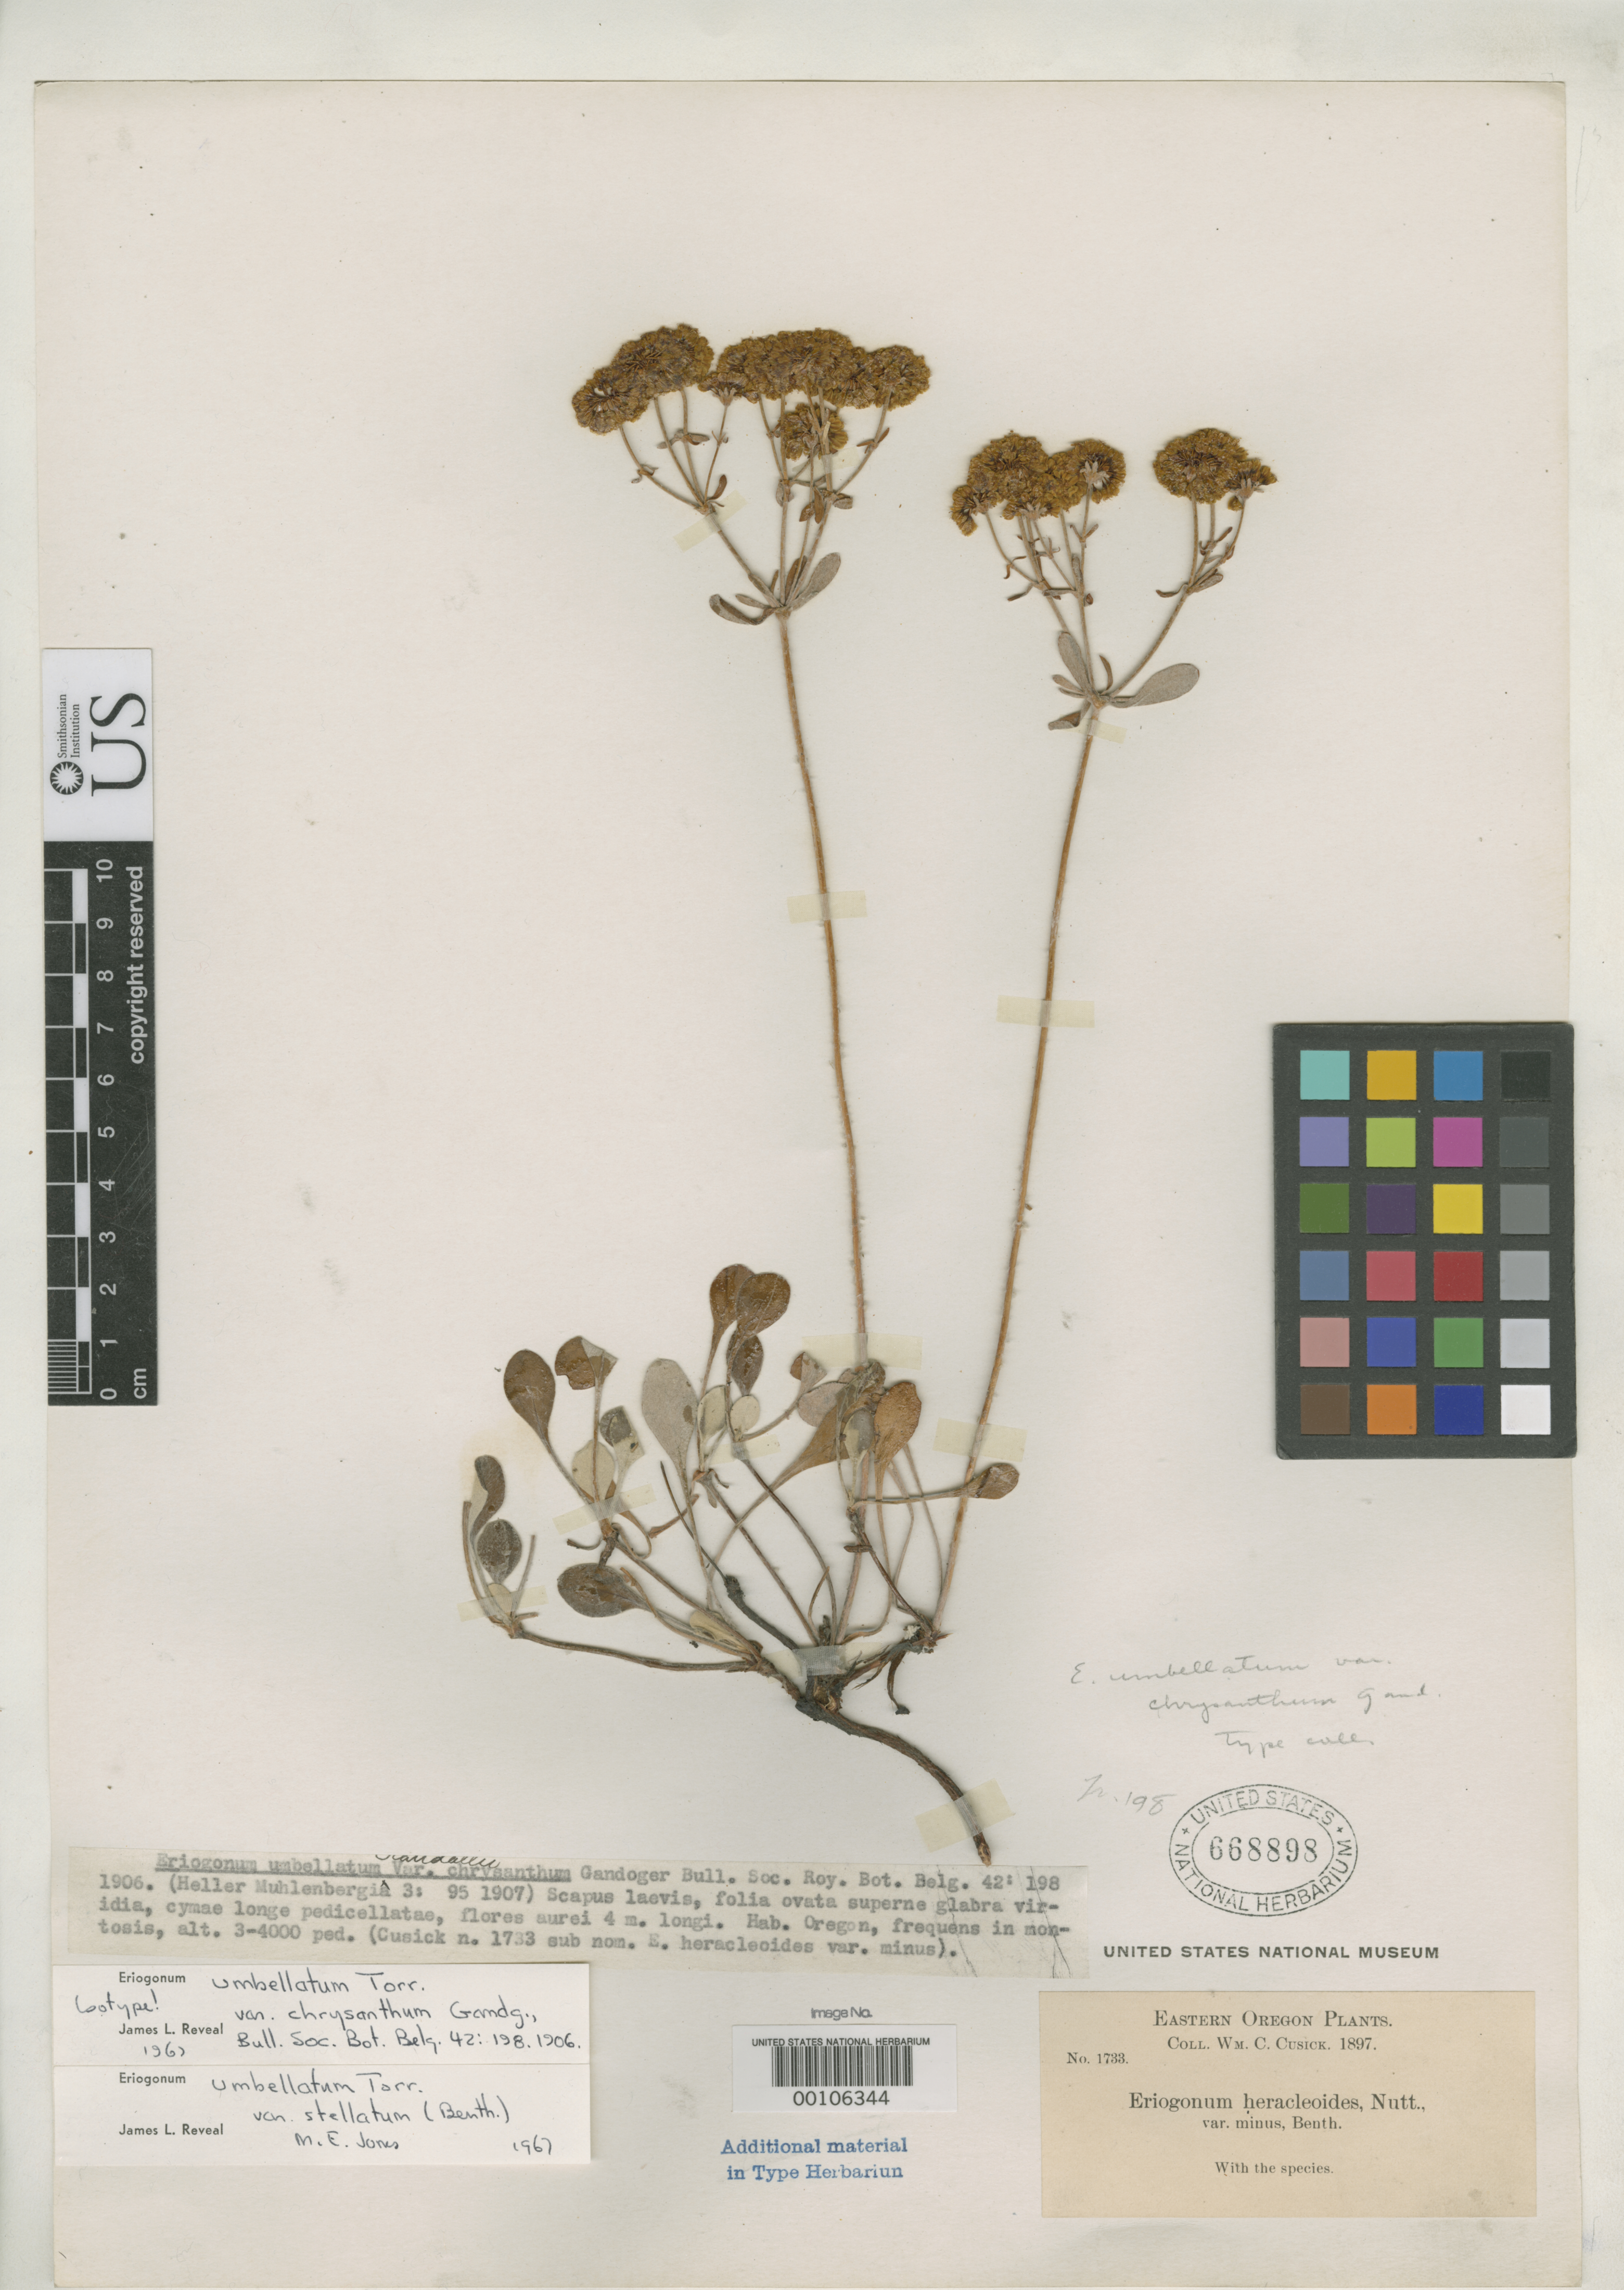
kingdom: Plantae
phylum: Tracheophyta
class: Magnoliopsida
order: Caryophyllales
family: Polygonaceae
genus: Eriogonum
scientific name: Eriogonum umbellatum var. chrysanthum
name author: Gand.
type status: Isotype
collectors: W. C. Cusick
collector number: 1733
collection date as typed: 1897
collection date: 1897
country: United States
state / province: Oregon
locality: Eastern Oregon.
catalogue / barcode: US 668898